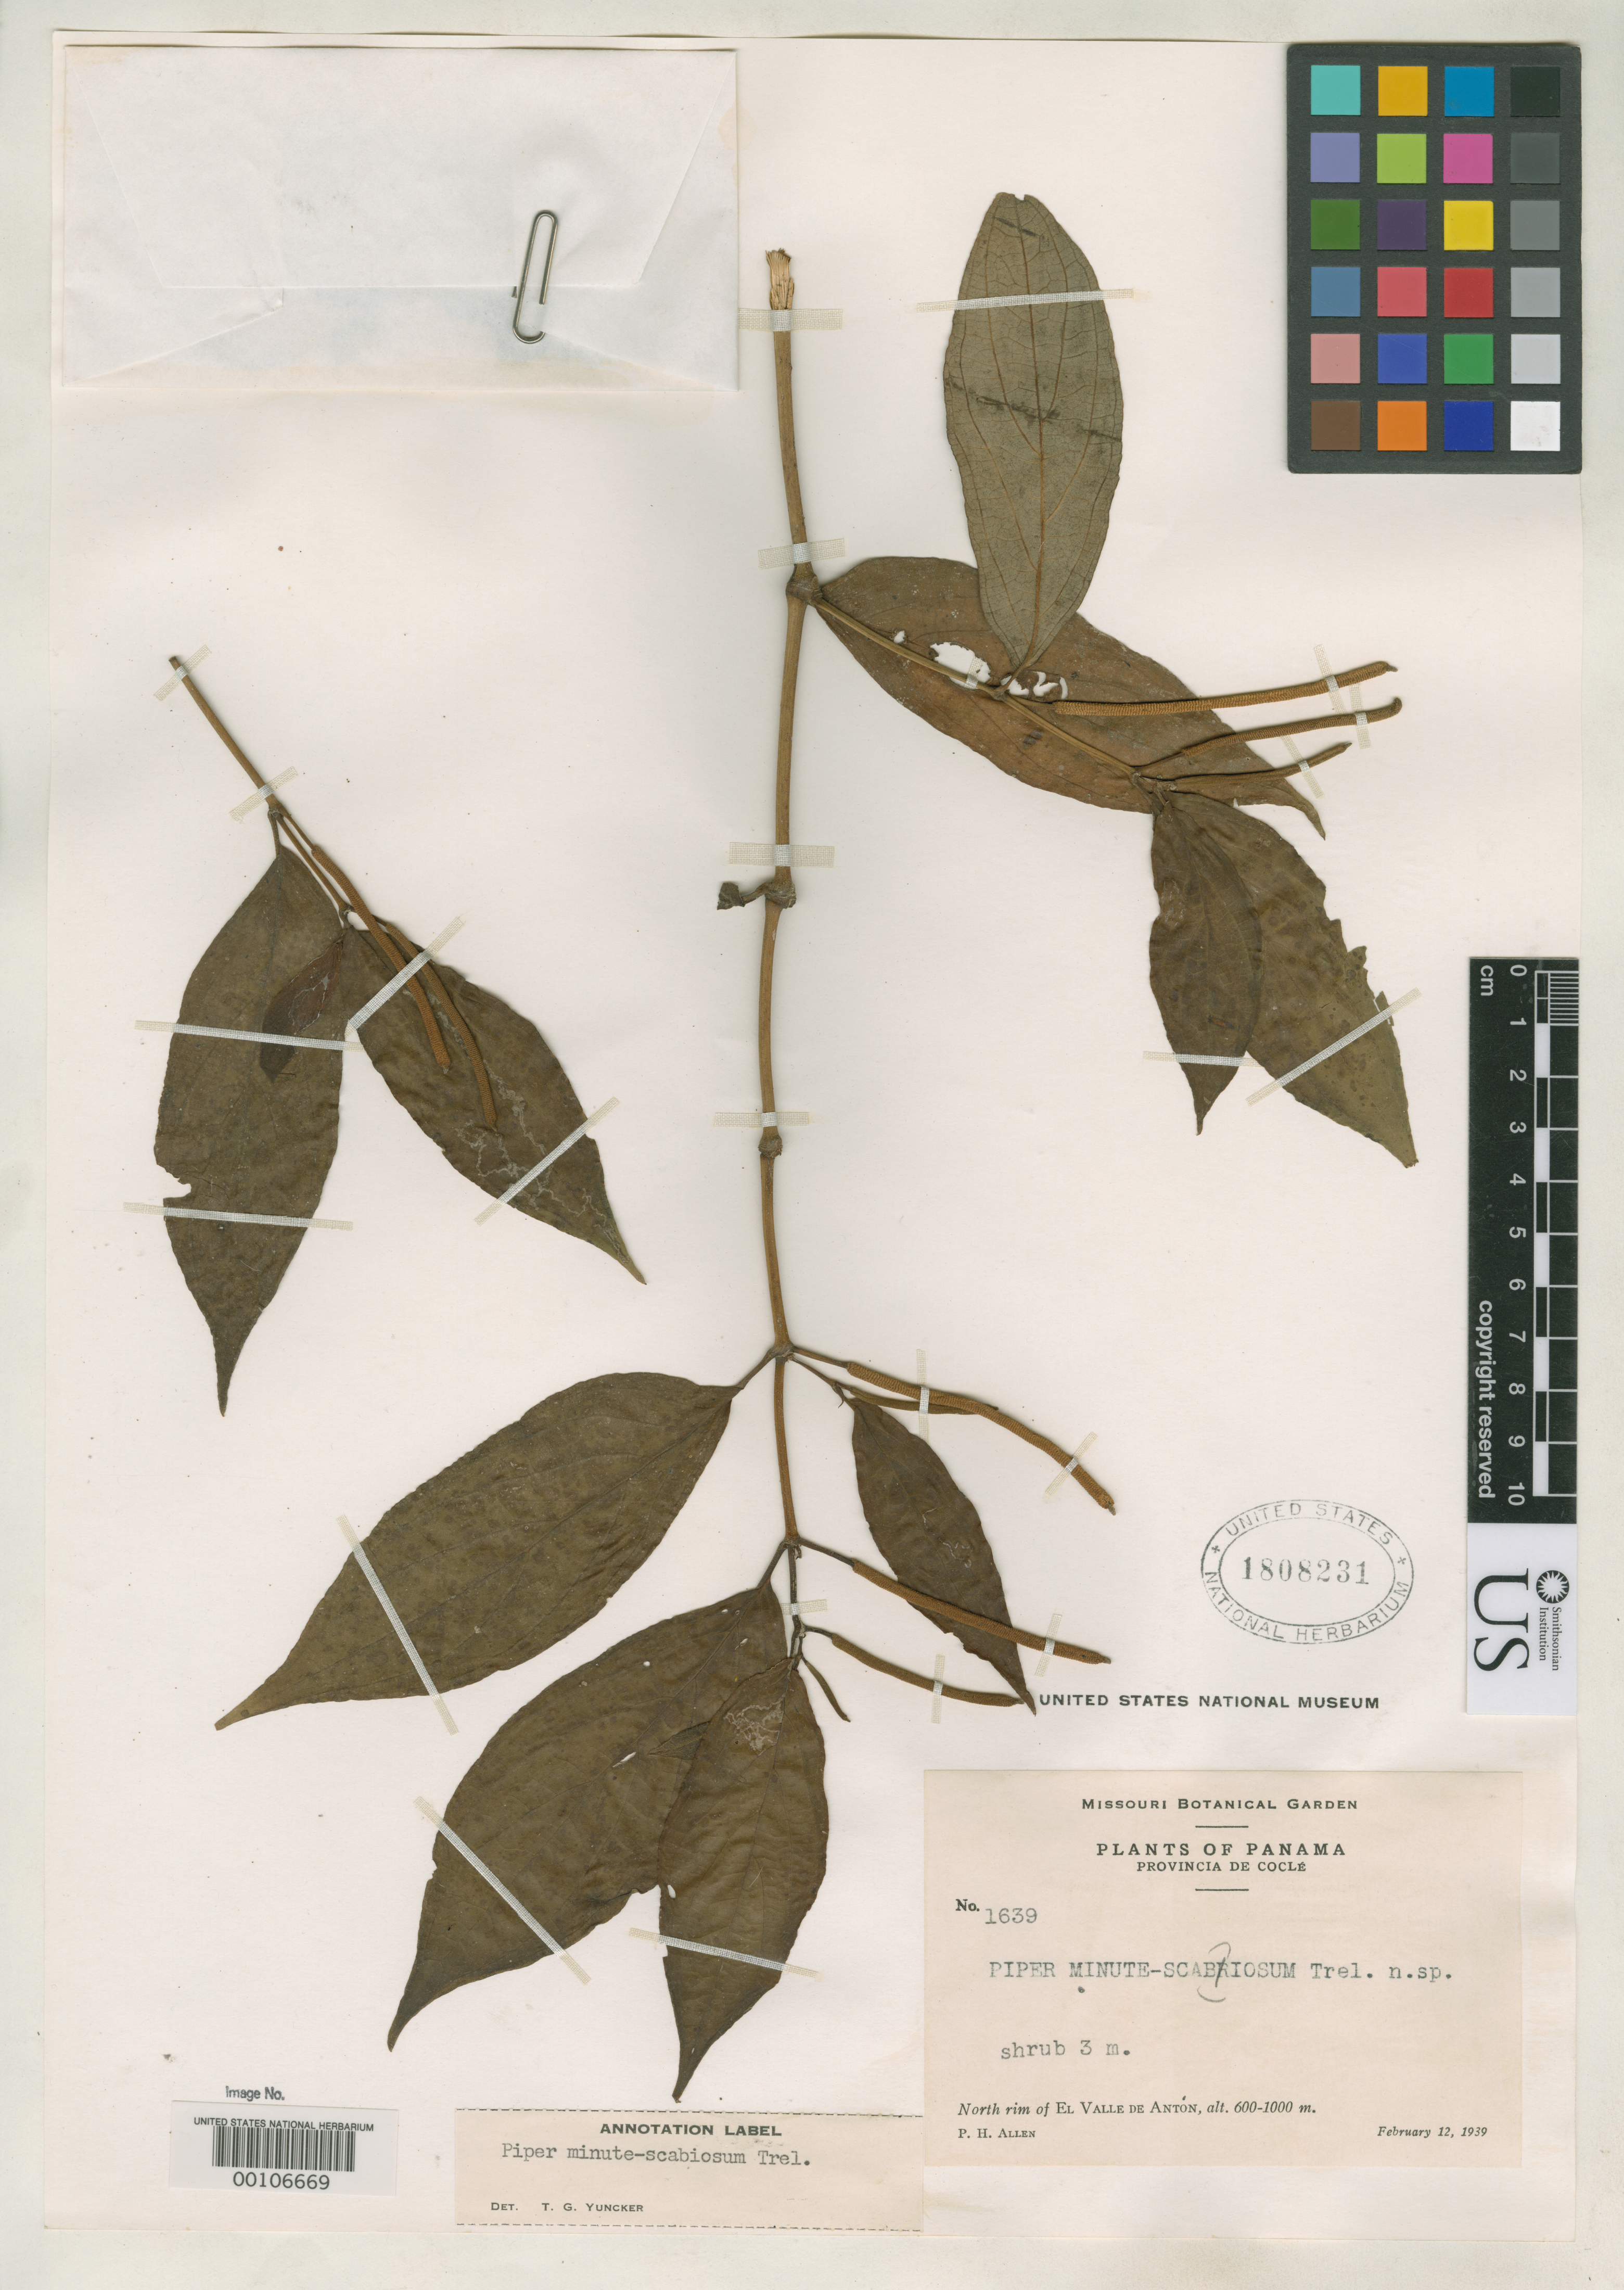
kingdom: Plantae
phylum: Tracheophyta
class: Magnoliopsida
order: Piperales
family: Piperaceae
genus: Piper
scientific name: Piper minute-scabiosum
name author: Trel. in Woodson & Schery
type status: Isotype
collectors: P. H. Allen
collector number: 1639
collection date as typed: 12 Feb 1939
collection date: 1939-02-12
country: Panama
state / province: Coclé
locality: N rim of el Valle De Anton.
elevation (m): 600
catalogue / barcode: US 1808231